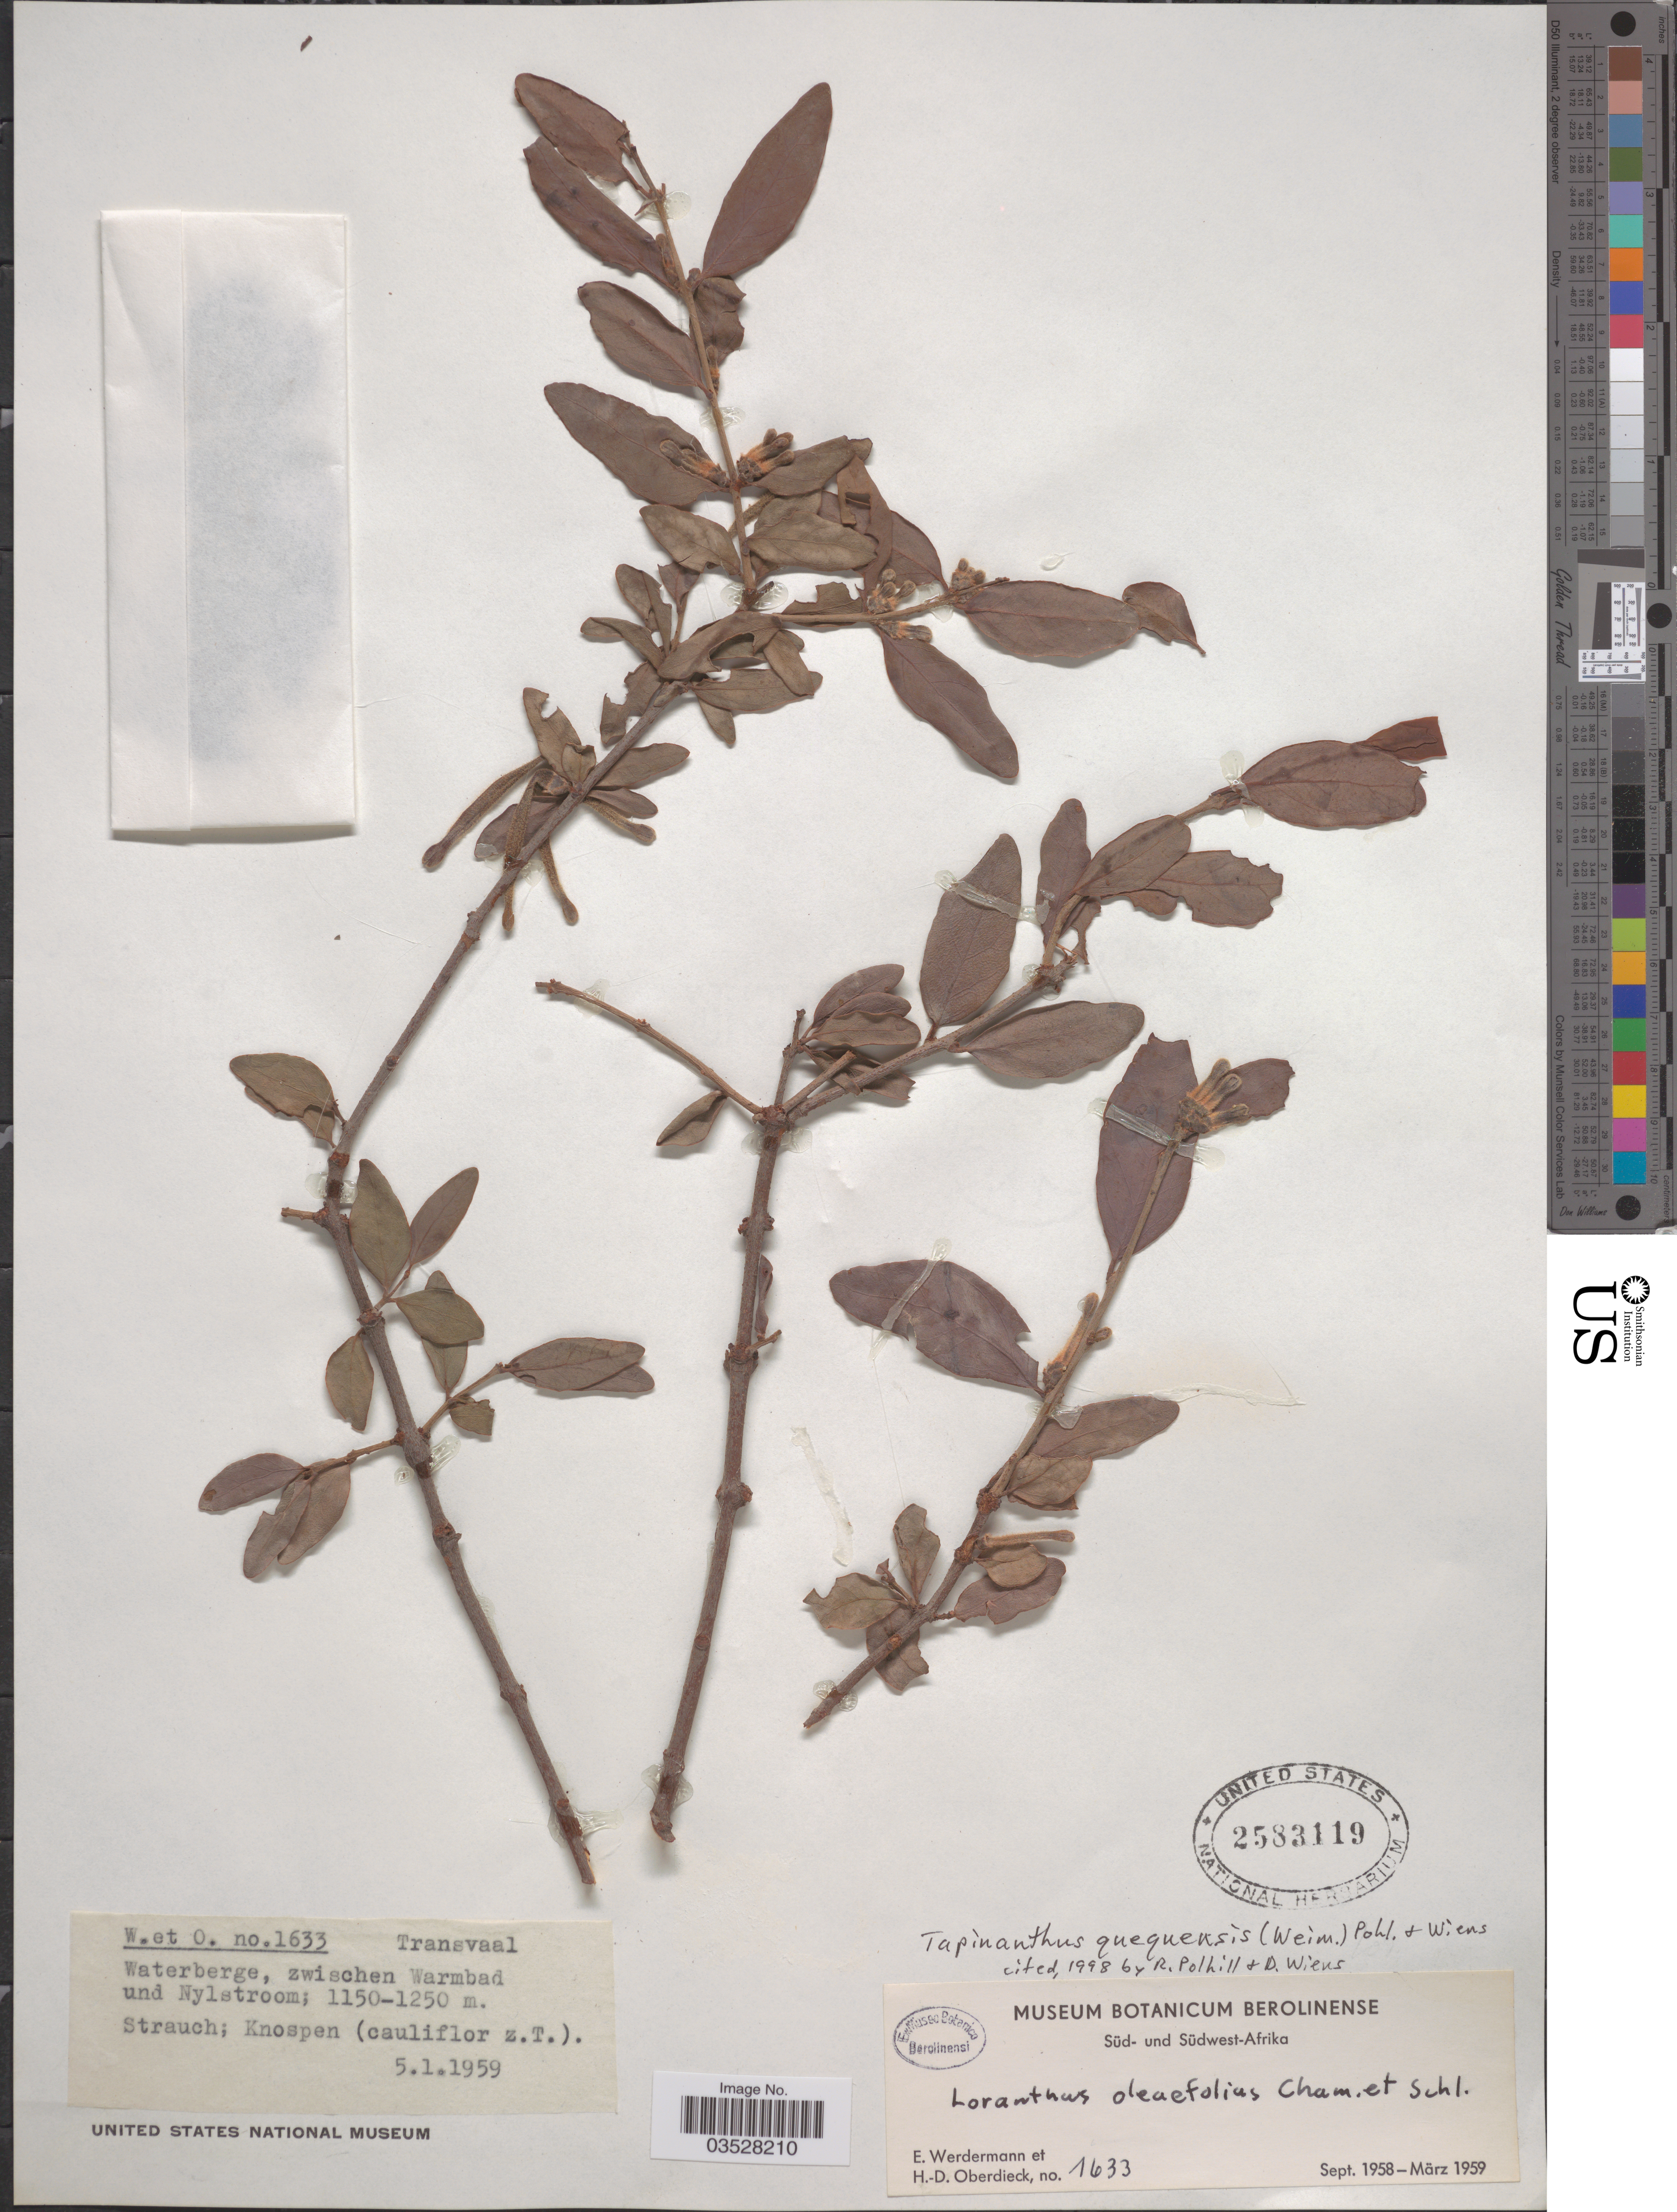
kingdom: Plantae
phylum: Tracheophyta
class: Magnoliopsida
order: Santalales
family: Loranthaceae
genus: Tapinanthus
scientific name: Tapinanthus quequensis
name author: (Weim.) Polhill & Wiens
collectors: E. Werdermann & H. Oberdieck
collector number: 1633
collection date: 1959-01-05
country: South Africa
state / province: Limpopo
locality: Transvaal. Waterberge, zwischen Warmbad und Nylstroom.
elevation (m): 1150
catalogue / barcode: US 2583119